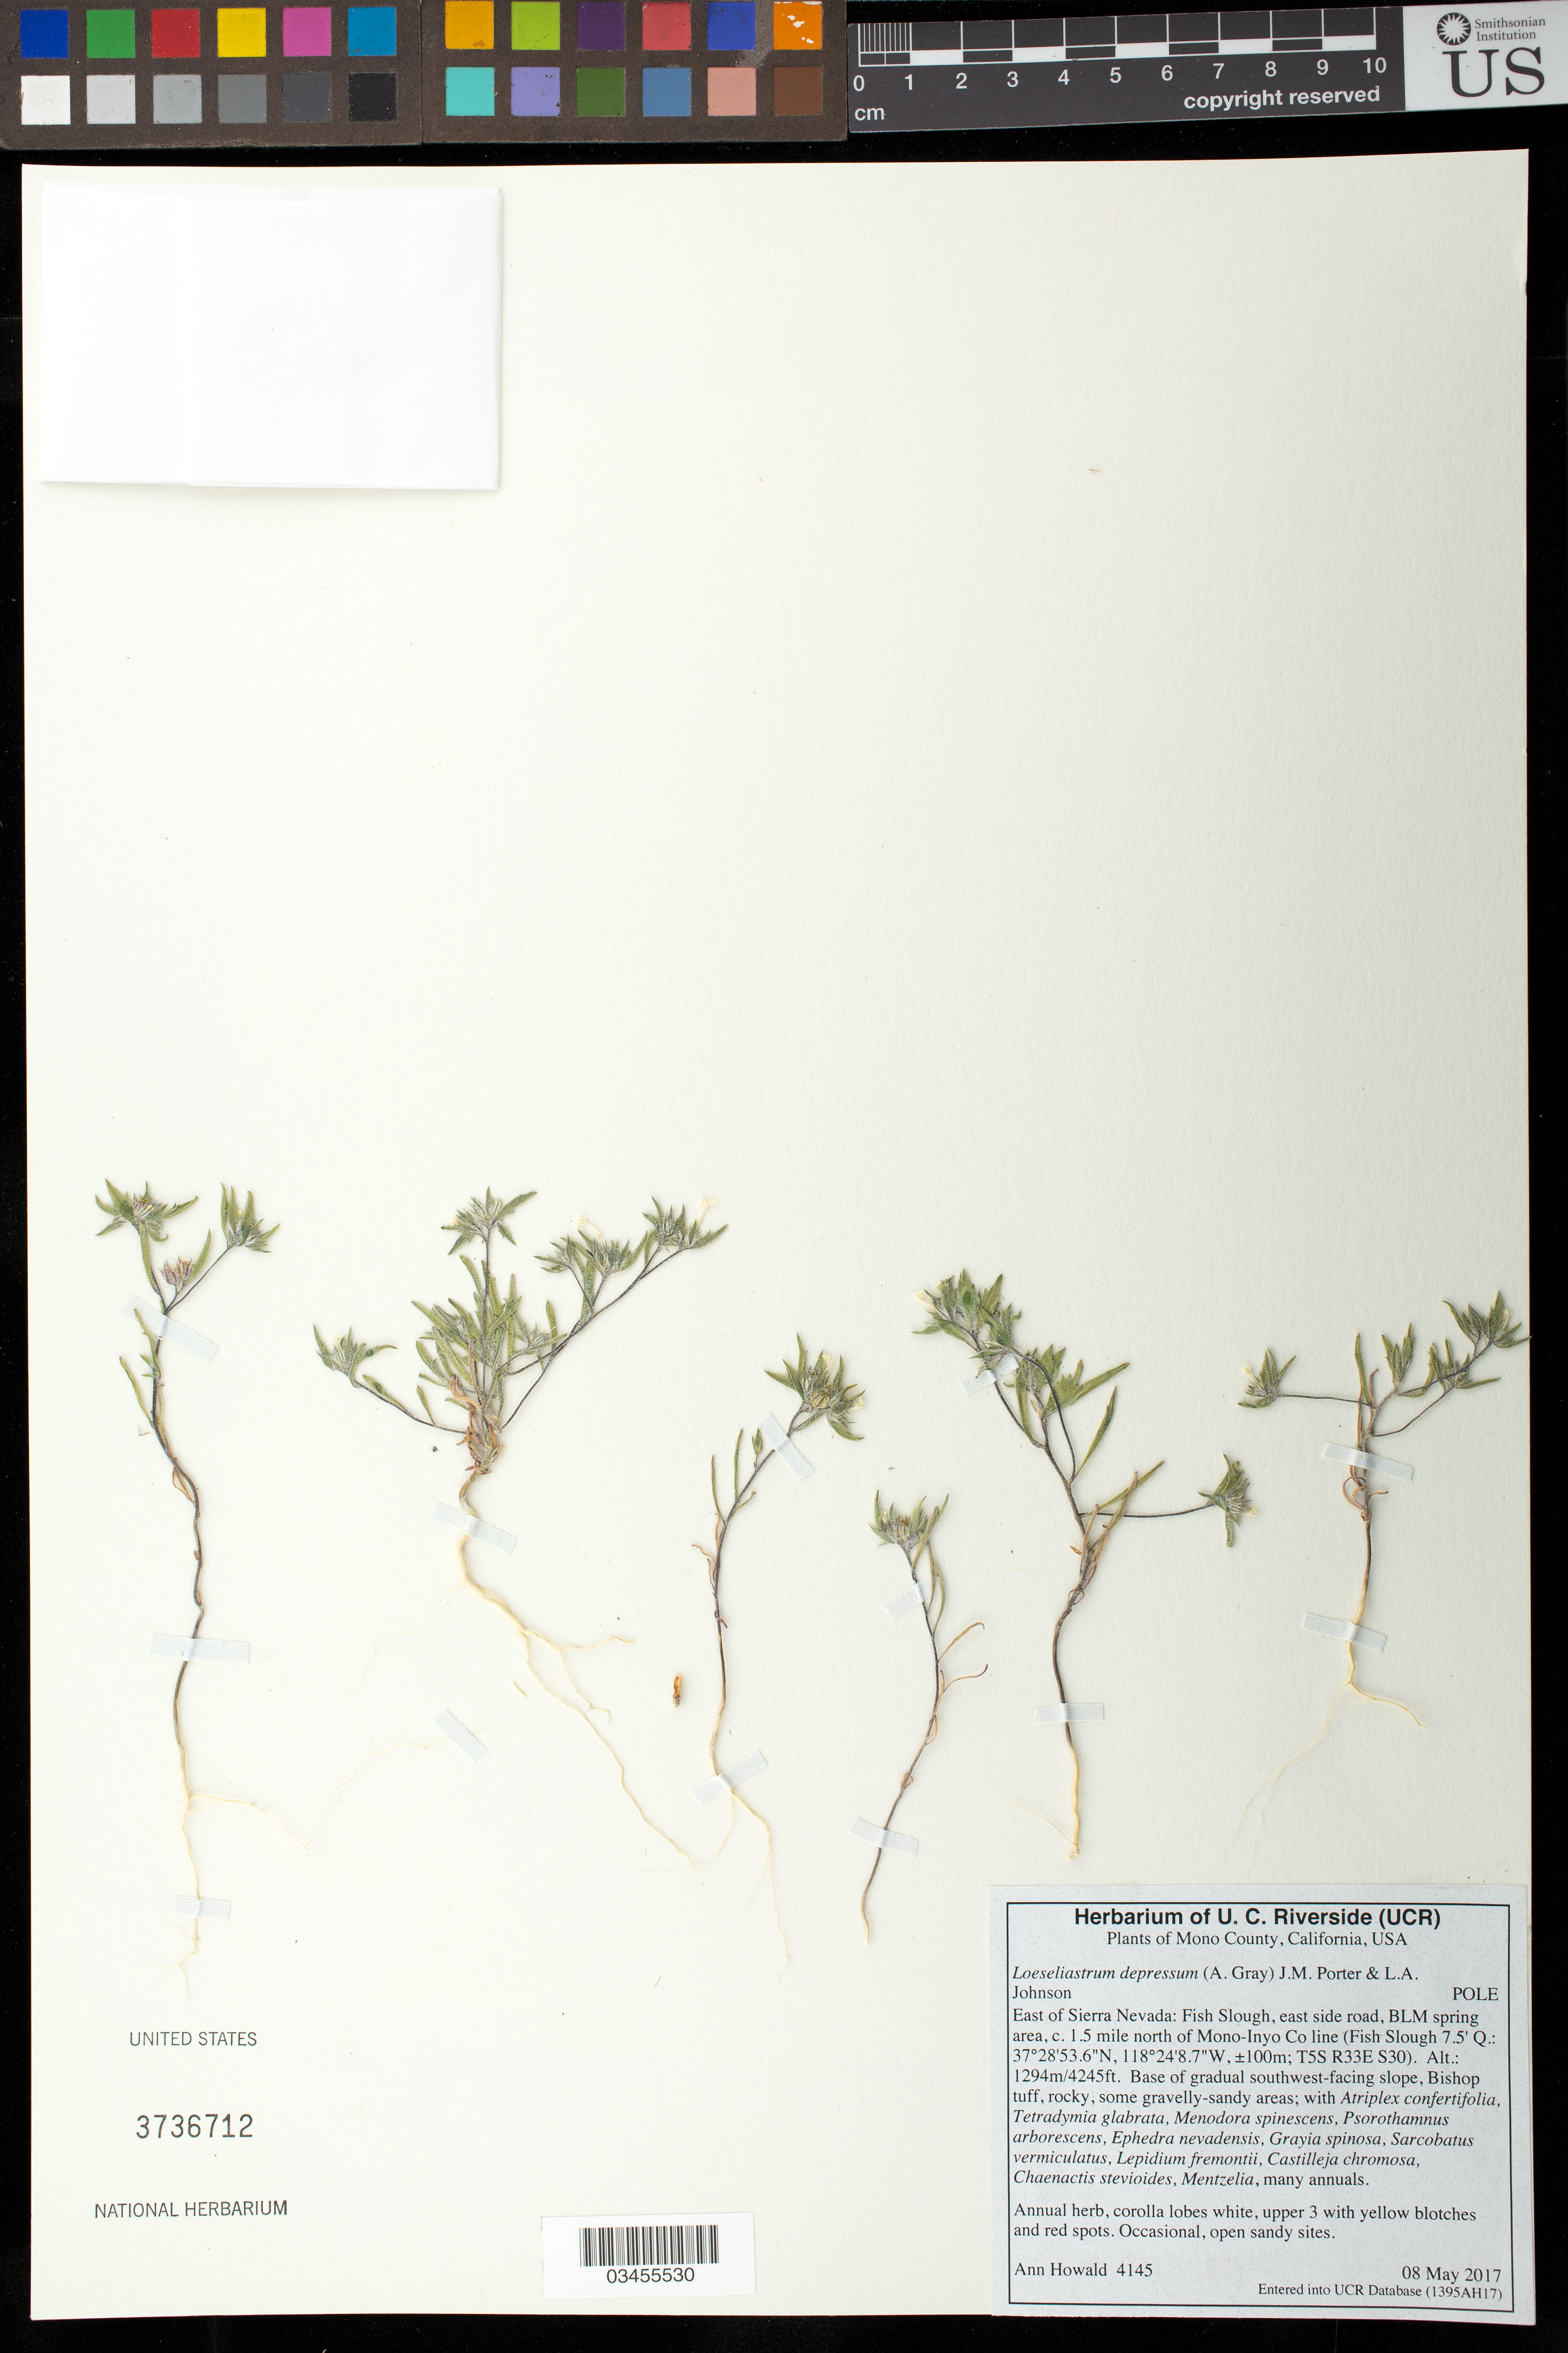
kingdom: Plantae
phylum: Tracheophyta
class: Magnoliopsida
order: Ericales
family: Polemoniaceae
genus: Loeseliastrum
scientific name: Loeseliastrum depressum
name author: (A. Gray) J.M. Porter & L.A. Johnson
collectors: A. Howald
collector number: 4145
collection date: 2017-05-08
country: United States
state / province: California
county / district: Mono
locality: East of Sierra Nevada: Fish Slough, east side road, BLM spring area, c.1.5 mile north of Mono-Inyo Co line (Fish Slough 7.5') T5S R33E S30. +/- 100m.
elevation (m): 1294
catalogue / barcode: US 3736712